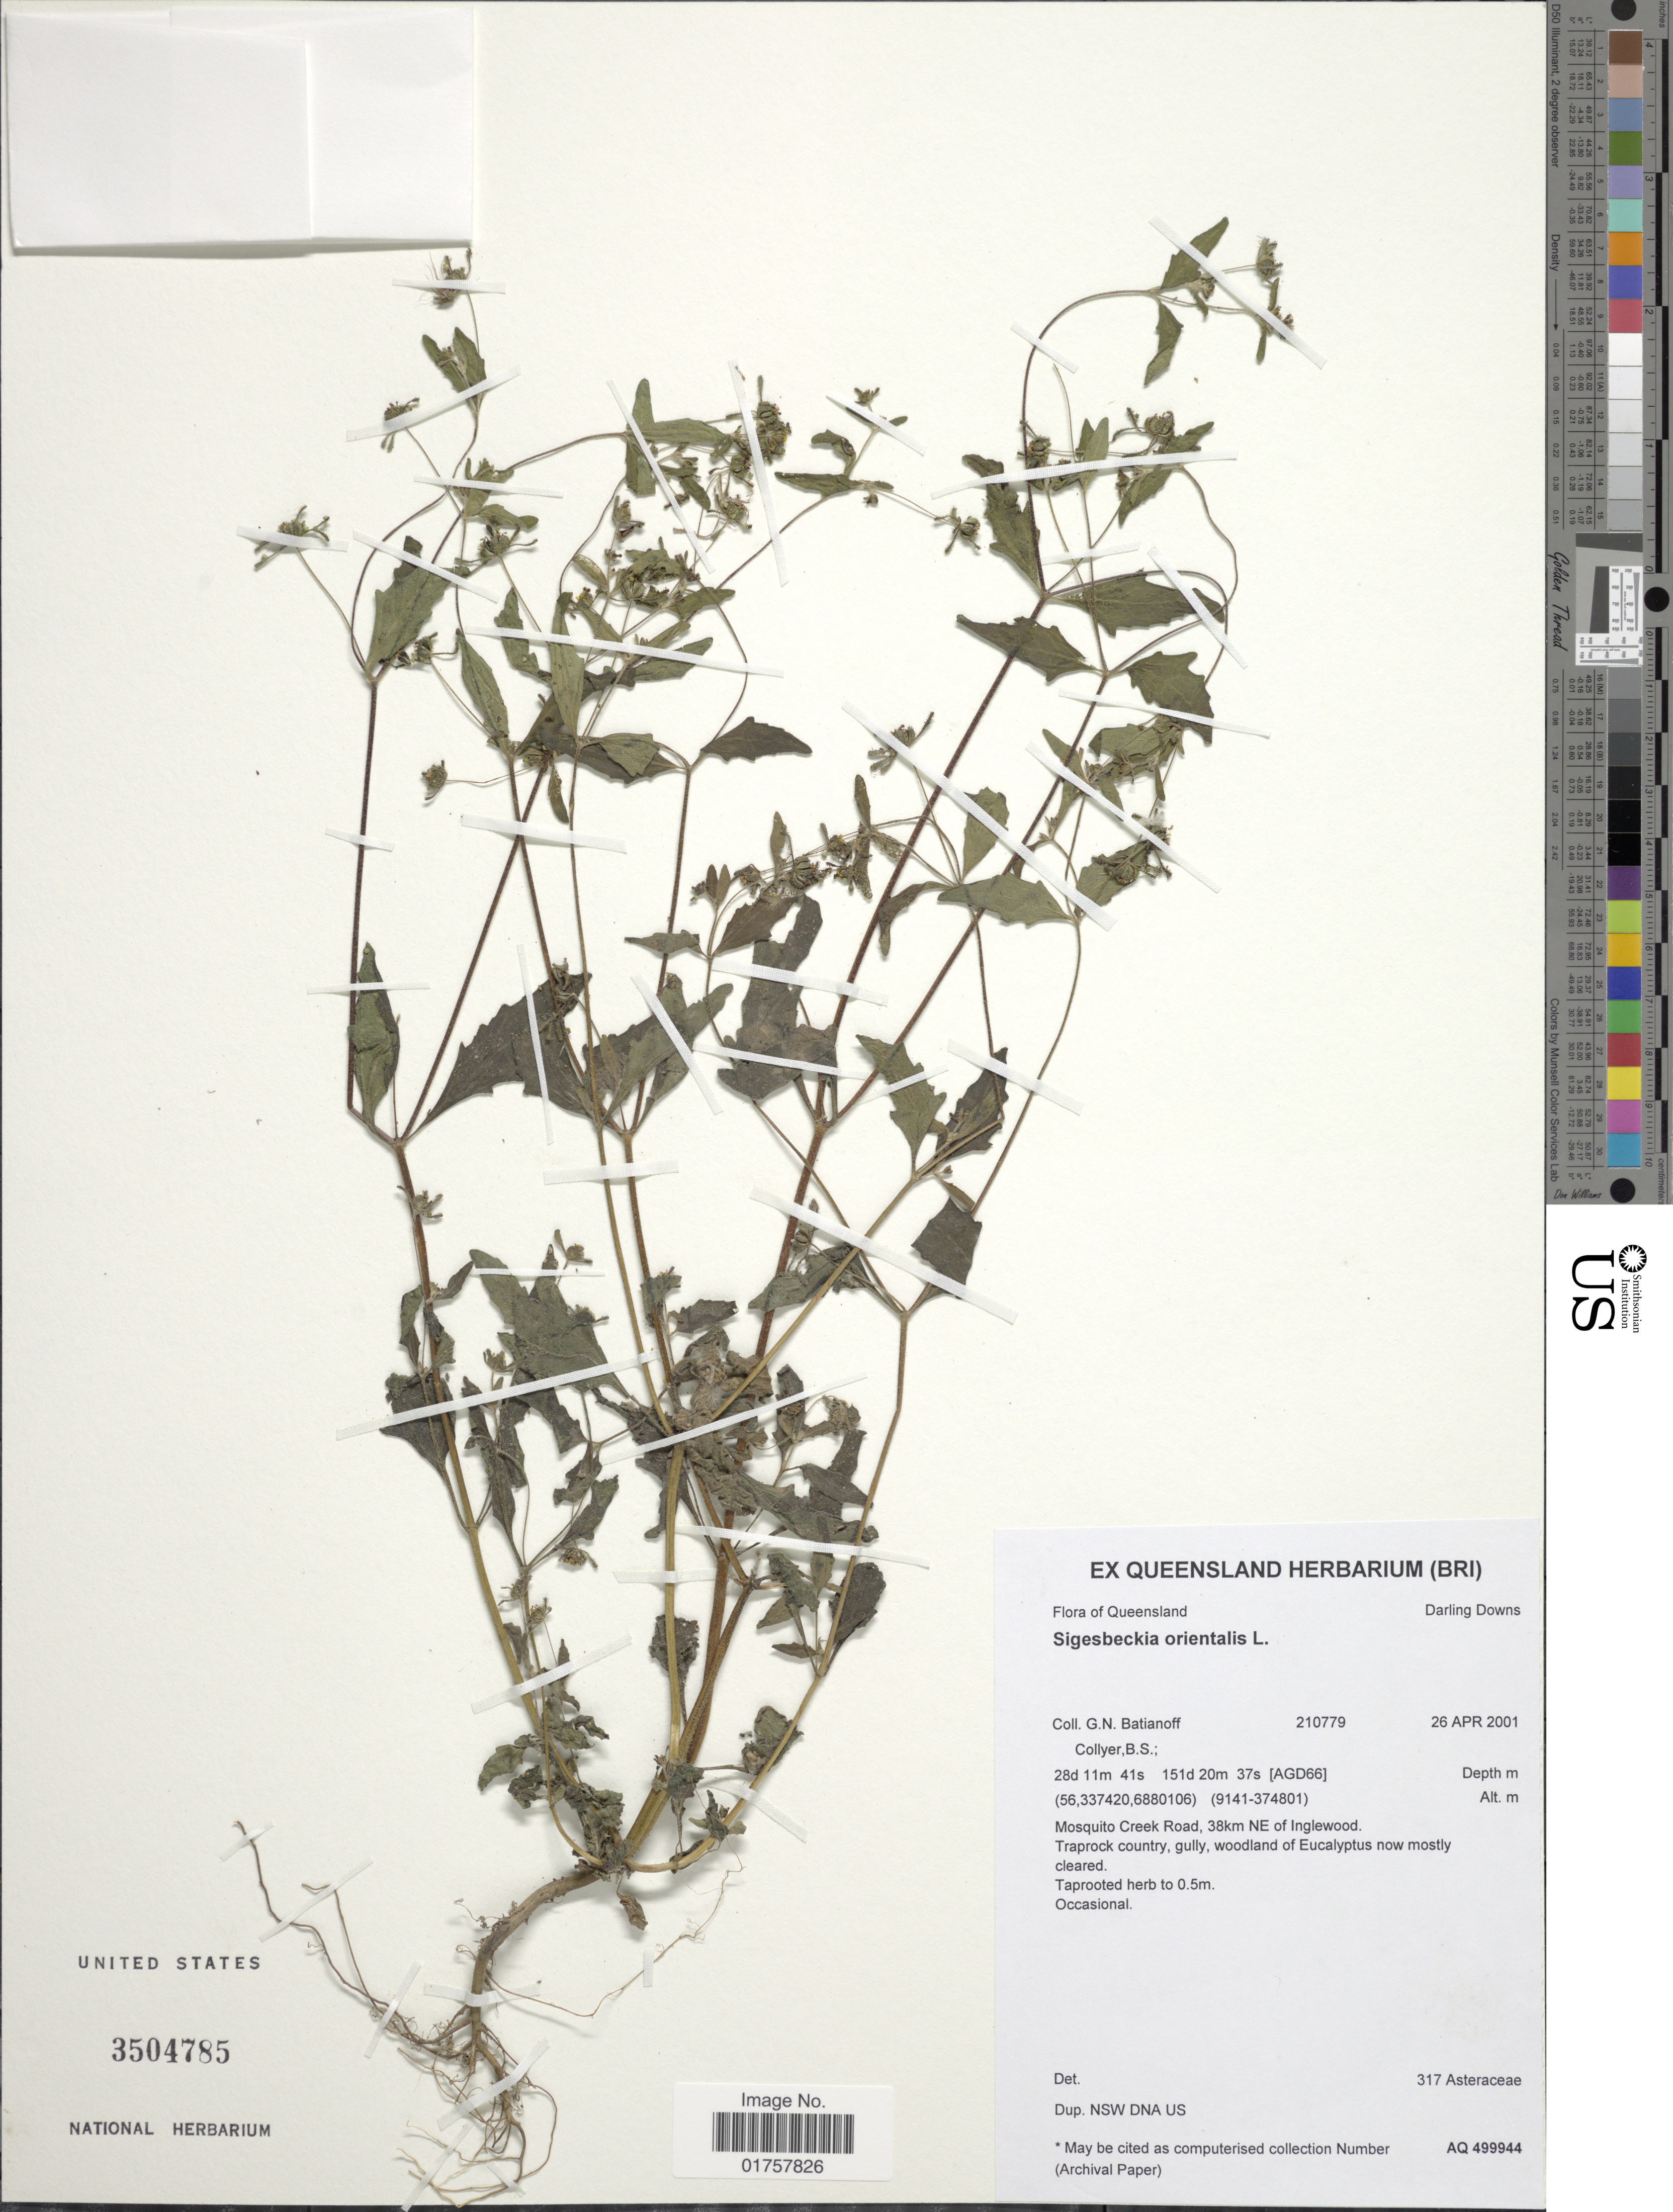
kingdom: Plantae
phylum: Tracheophyta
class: Magnoliopsida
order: Asterales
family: Asteraceae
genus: Sigesbeckia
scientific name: Sigesbeckia orientalis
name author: L.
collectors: G. Batianoff & B. Collyer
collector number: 210779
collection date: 2001-04-26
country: Australia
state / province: Queensland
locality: Darling Downs, Mosquito Creek Road, 38km NE of Inglewood, Traprock country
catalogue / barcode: US 3504785